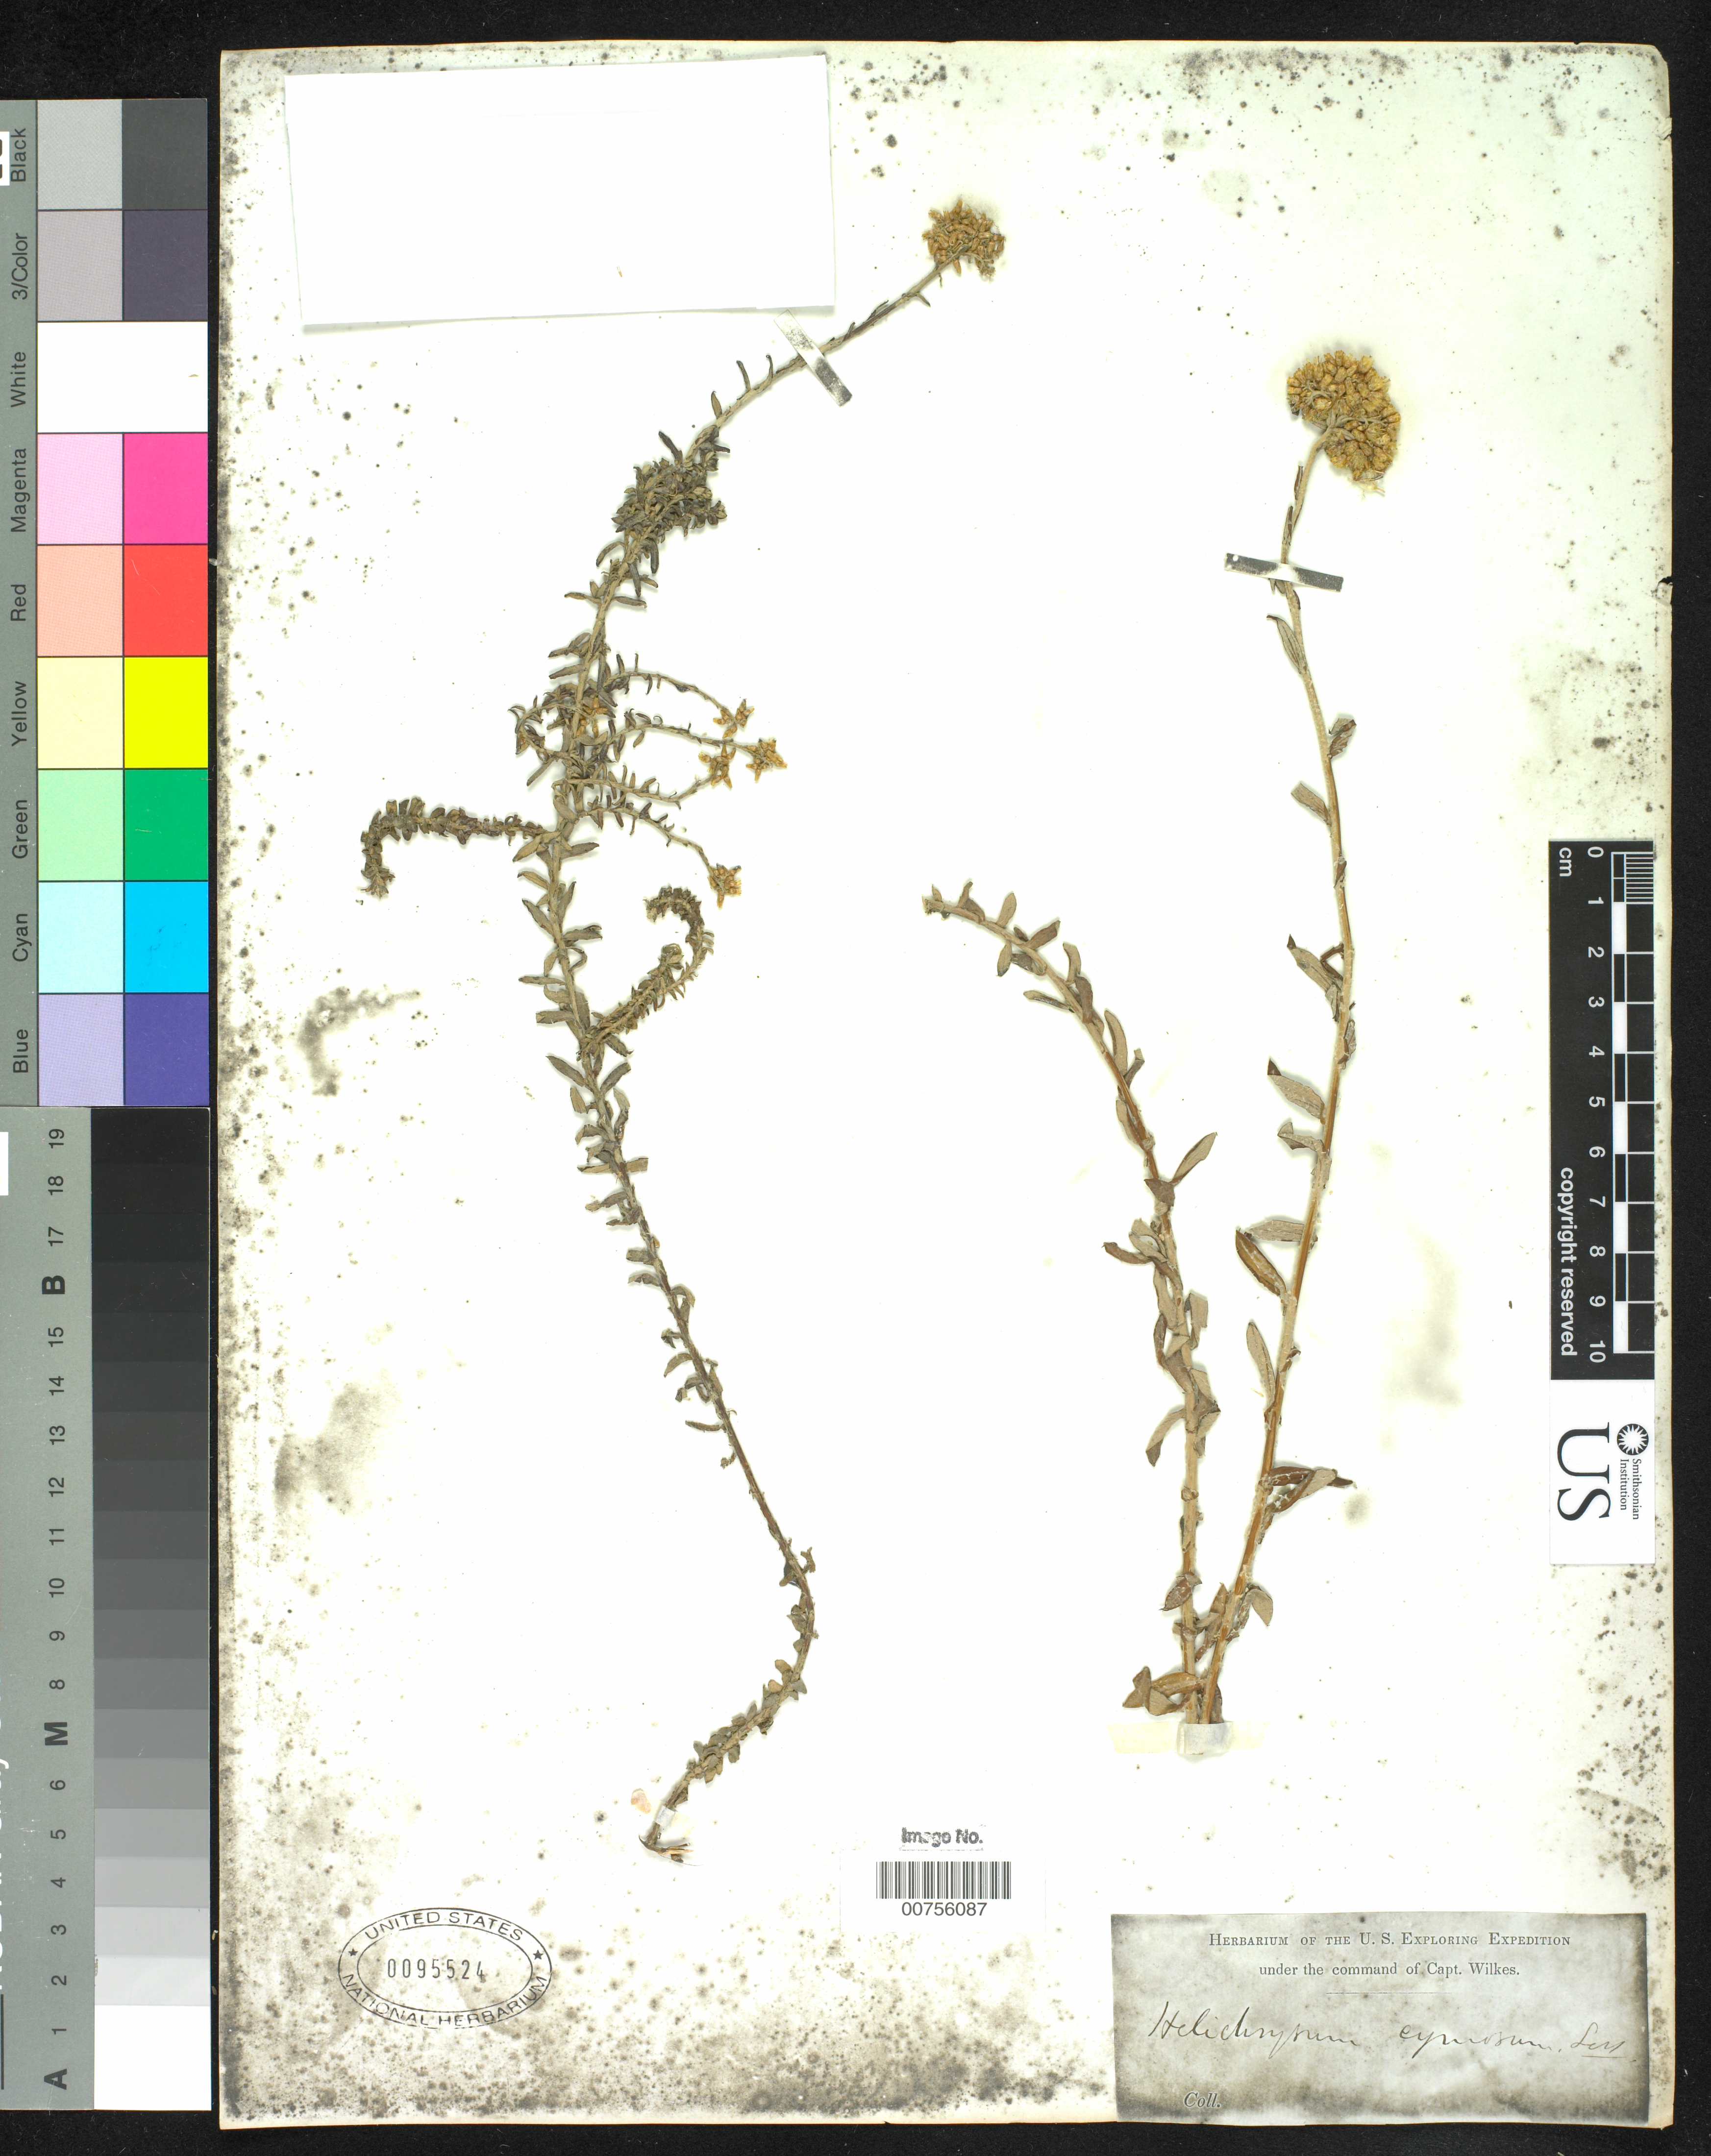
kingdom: Plantae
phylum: Tracheophyta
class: Magnoliopsida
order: Asterales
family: Asteraceae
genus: Helichrysum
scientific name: Helichrysum cymosum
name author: (L.) D. Don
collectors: Wilkes Explor. Exped.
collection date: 1838/1842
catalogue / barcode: US 95524